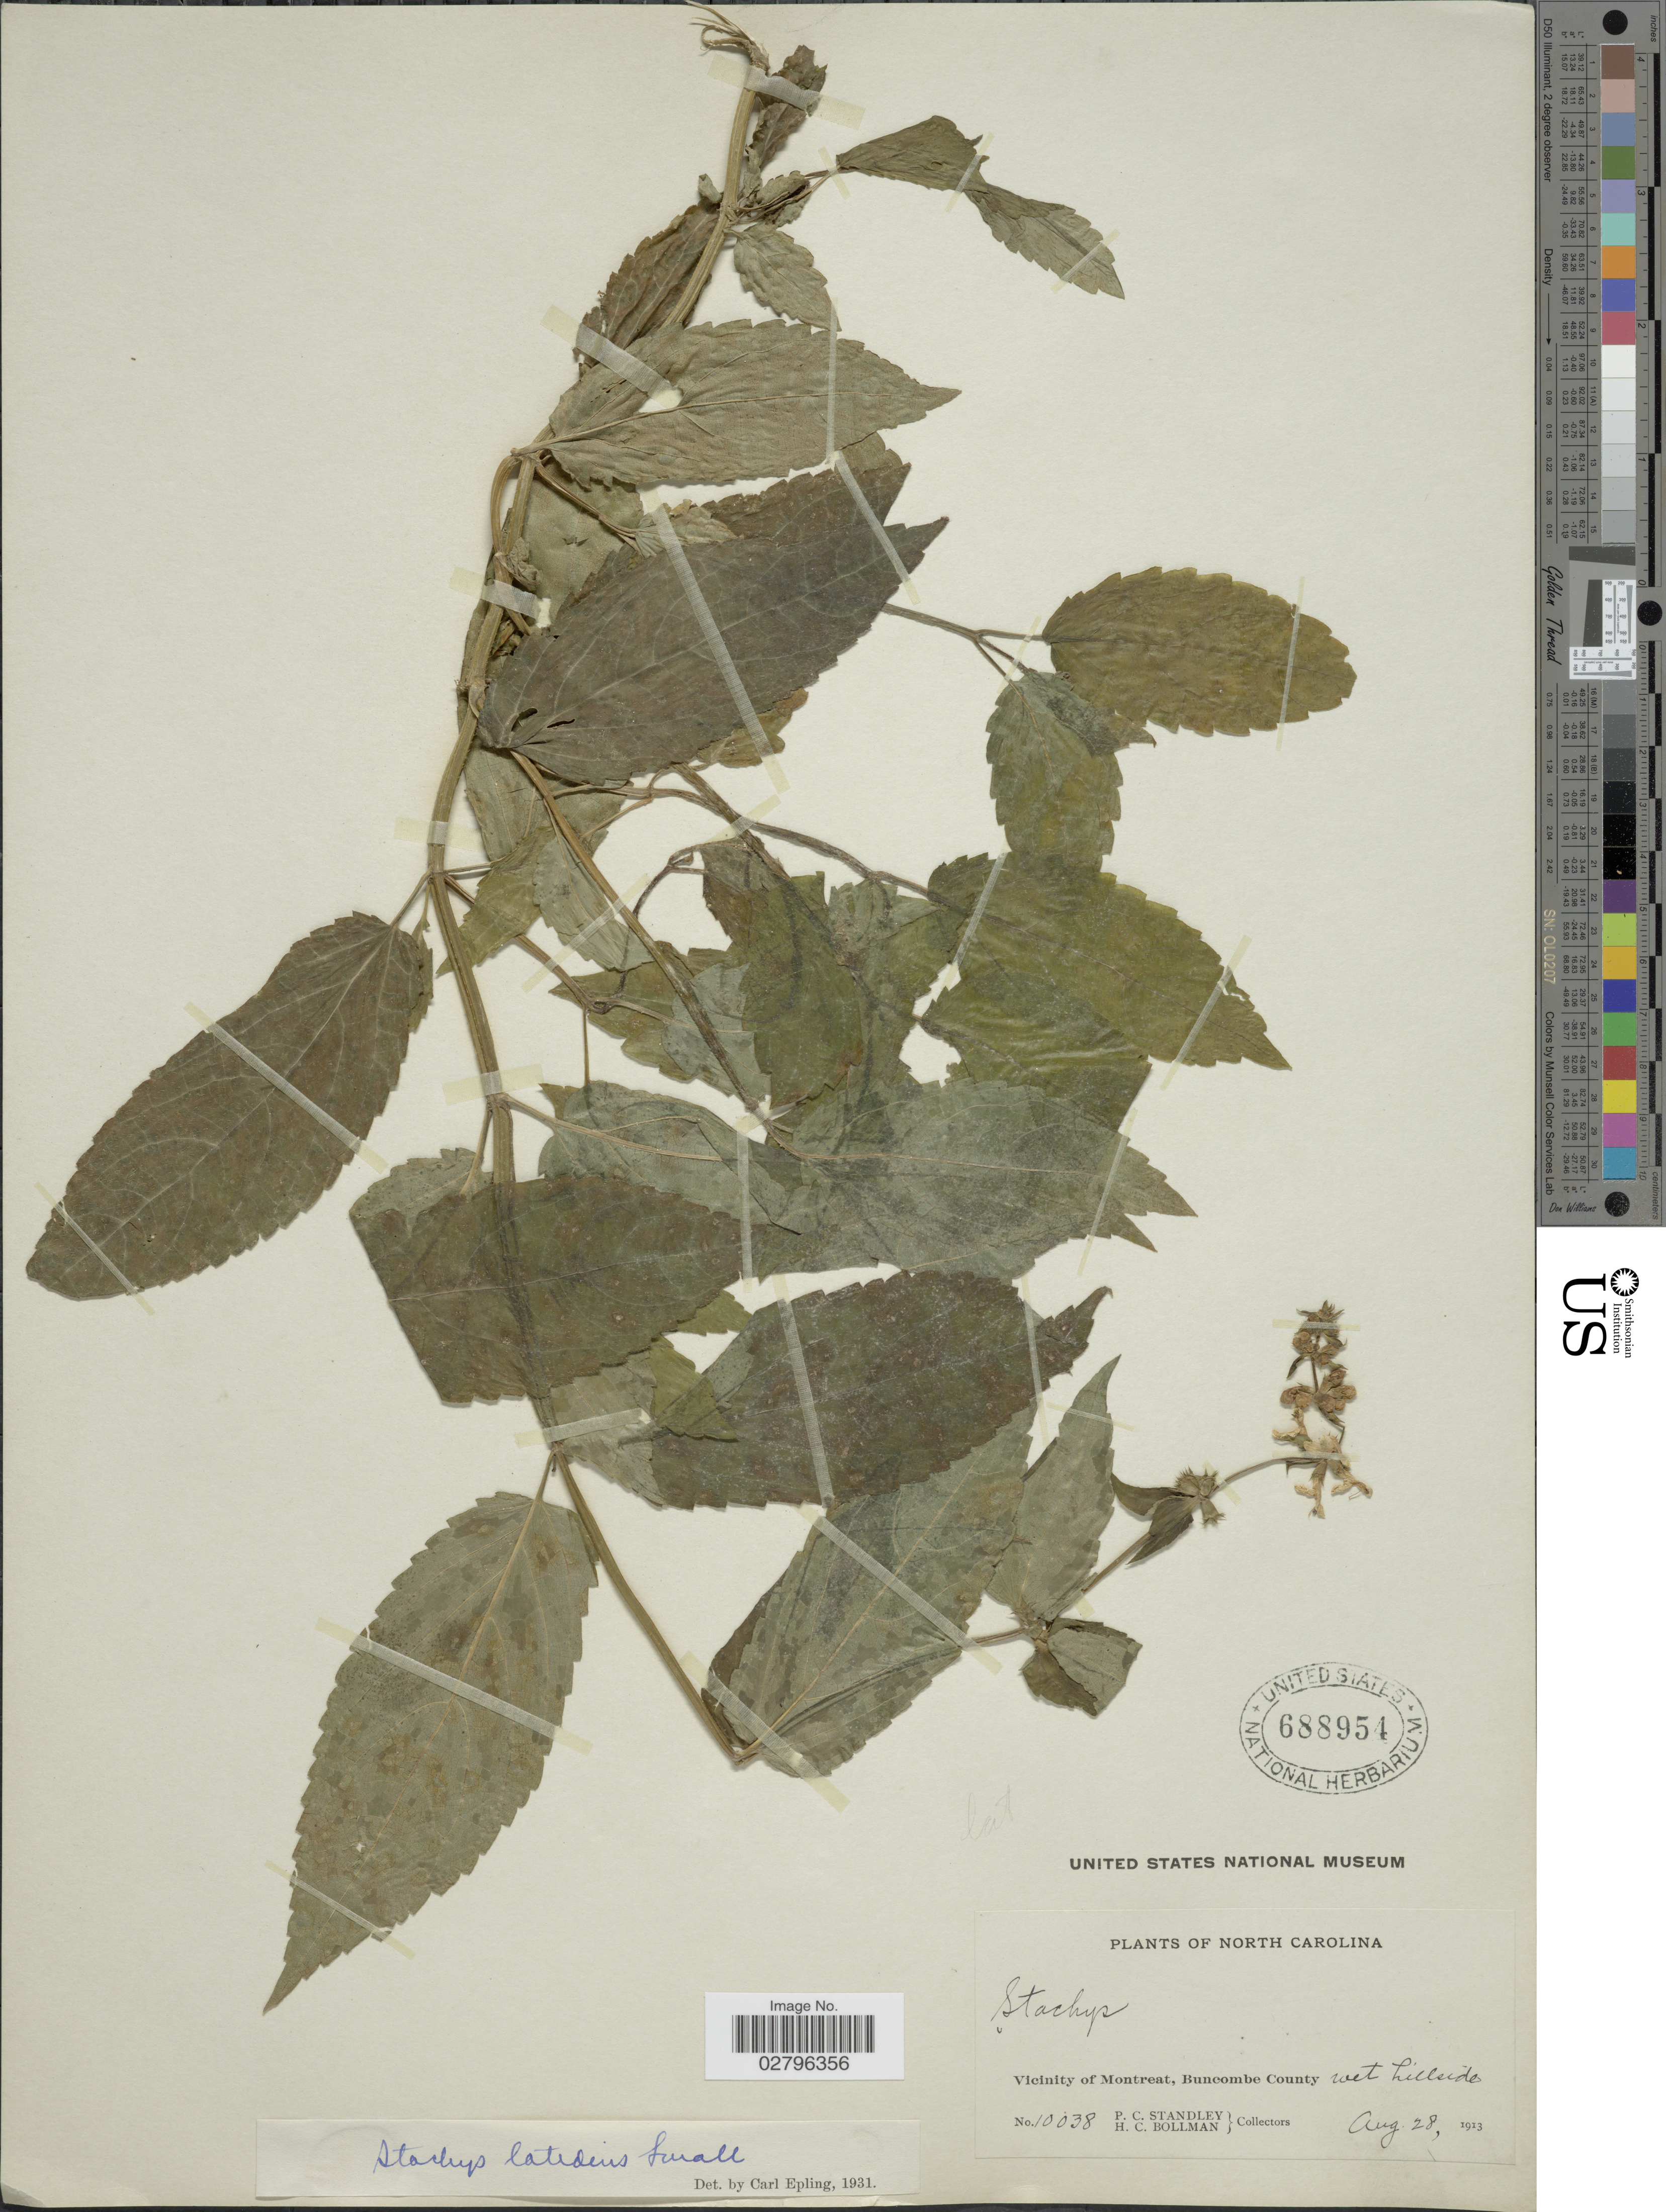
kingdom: Plantae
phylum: Tracheophyta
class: Magnoliopsida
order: Lamiales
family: Lamiaceae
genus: Stachys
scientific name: Stachys latidens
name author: Small in Britton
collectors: P. C. Standley & H. C. Bollman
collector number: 10038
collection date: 1913-08-28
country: United States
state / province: North Carolina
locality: Vicinity of Montreat, Buncombe County.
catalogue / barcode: US 688954